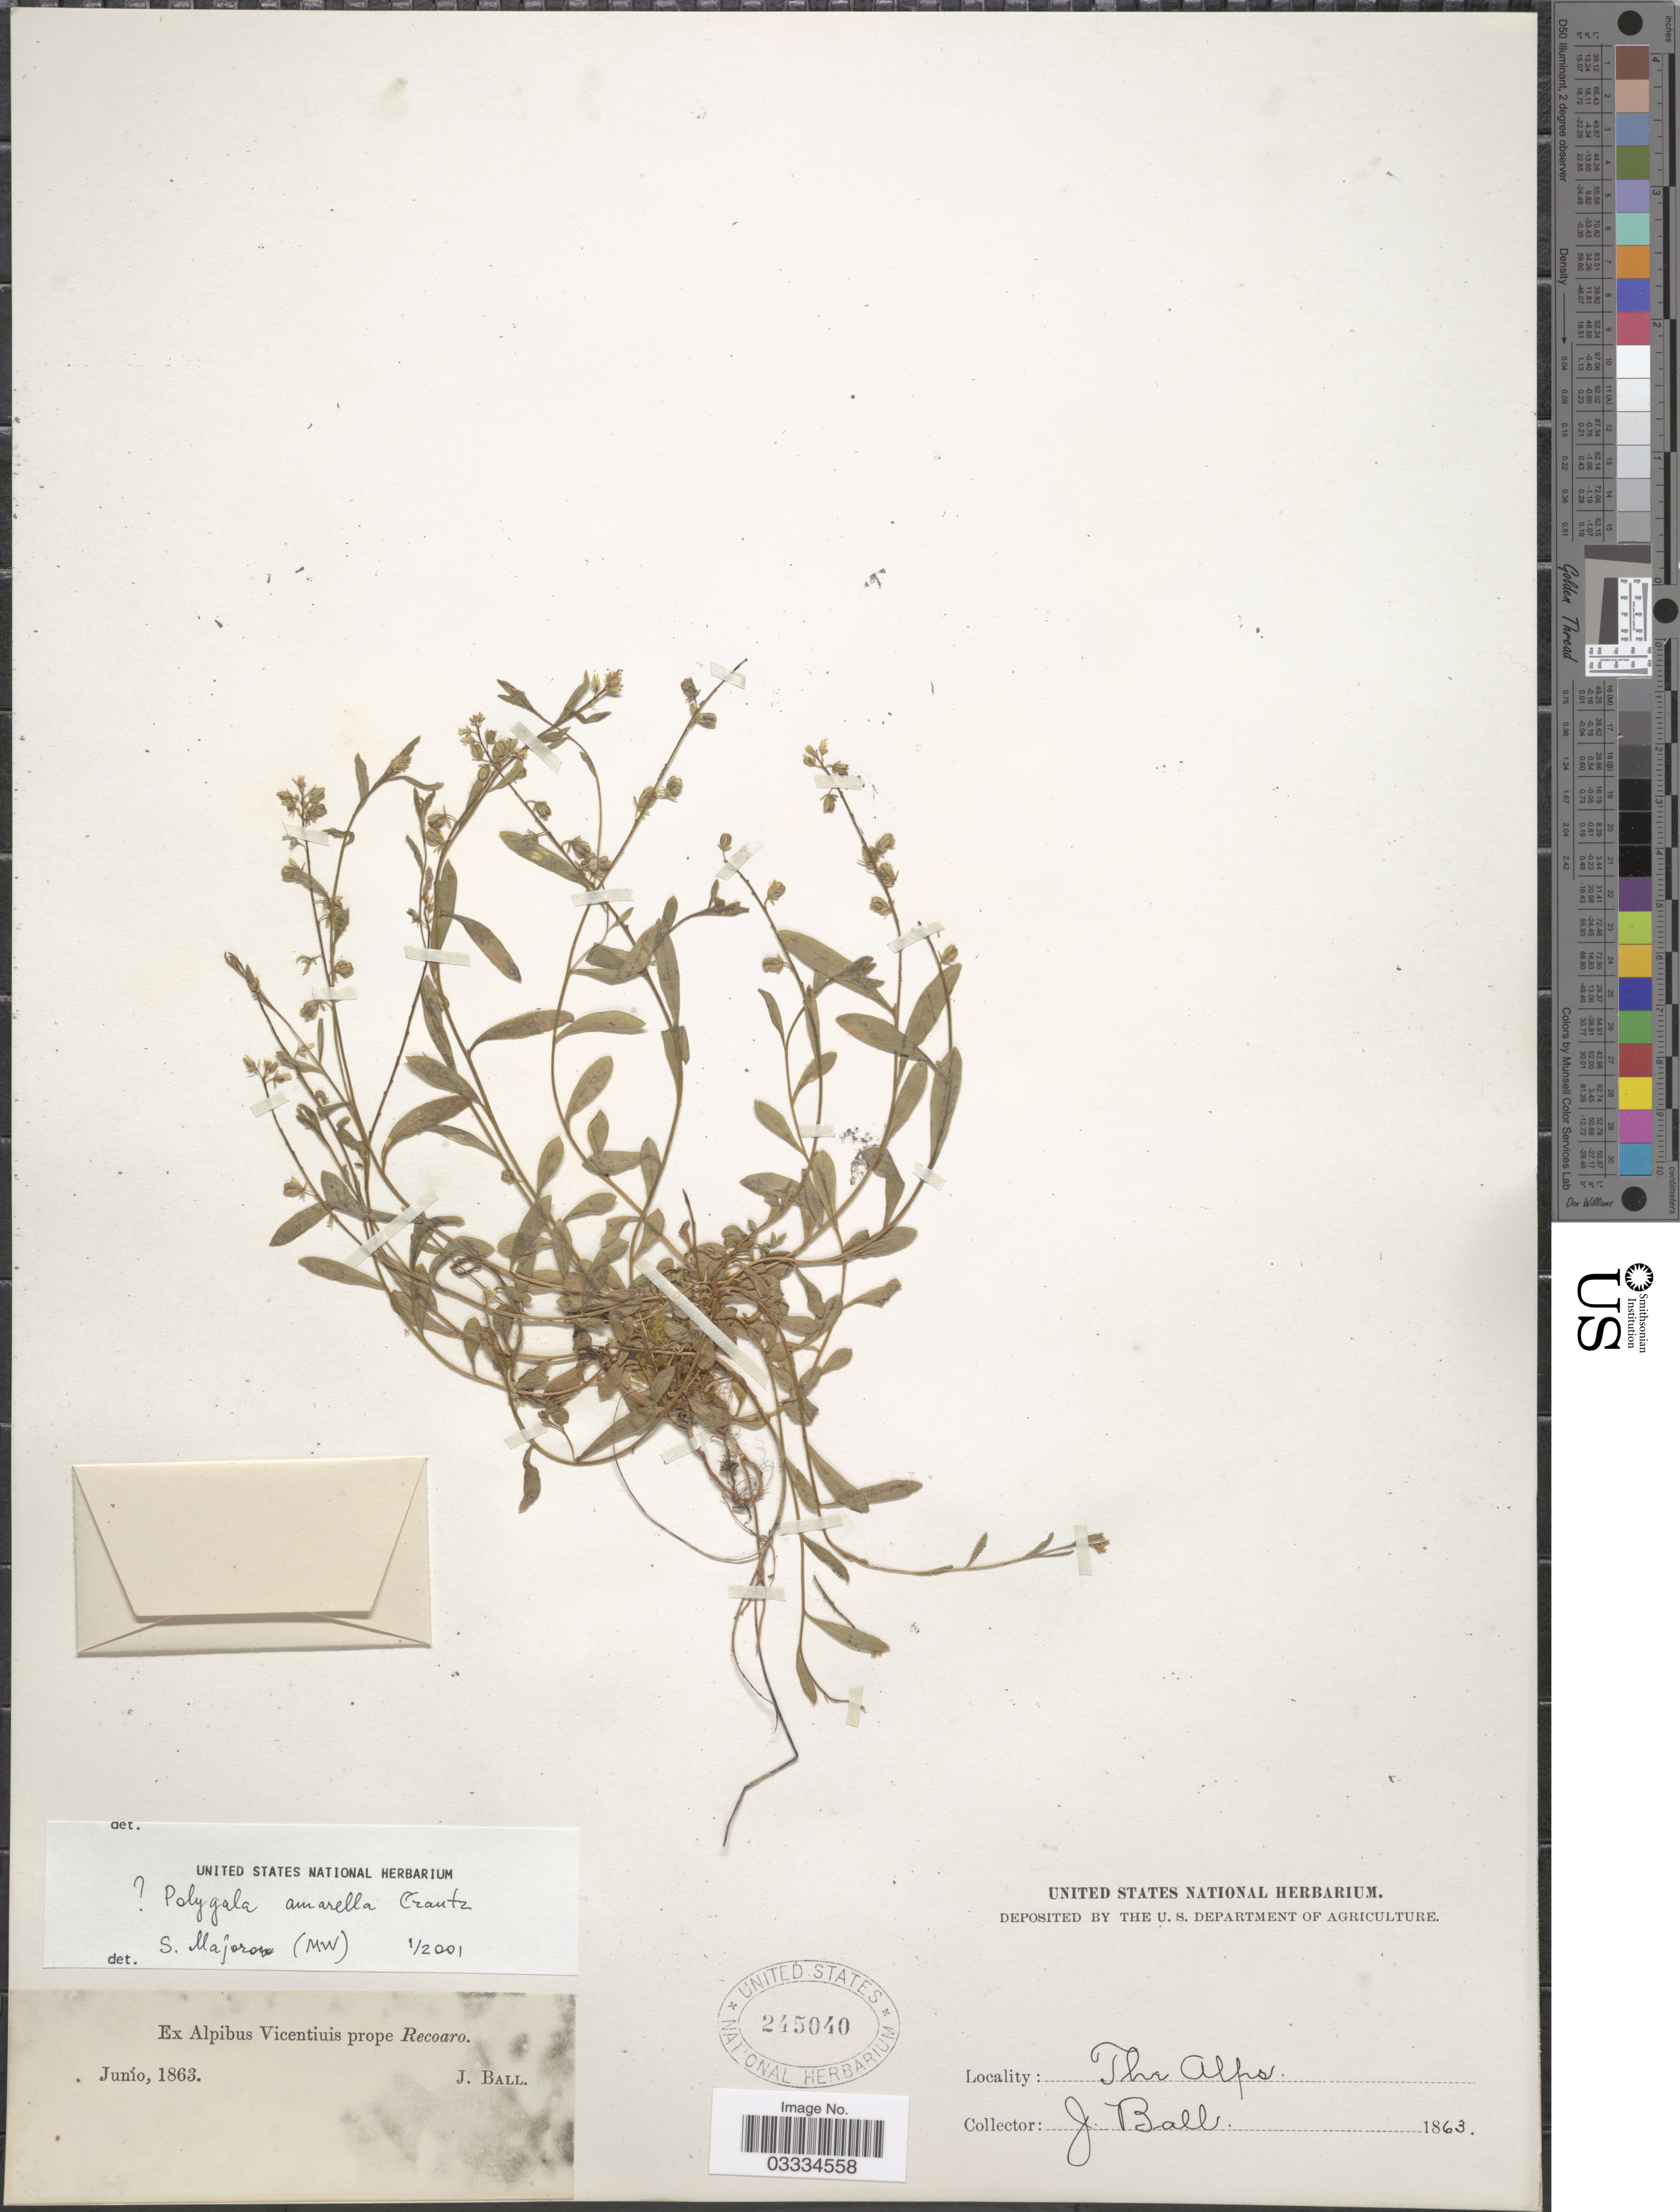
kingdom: Plantae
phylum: Tracheophyta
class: Magnoliopsida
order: Fabales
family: Polygalaceae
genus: Polygala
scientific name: Polygala amarella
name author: Crantz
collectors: J. Ball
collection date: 1863-06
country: Italy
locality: Ex Alpibus Vicentiuis prope Recoaro. The Alps.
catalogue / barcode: US 245040